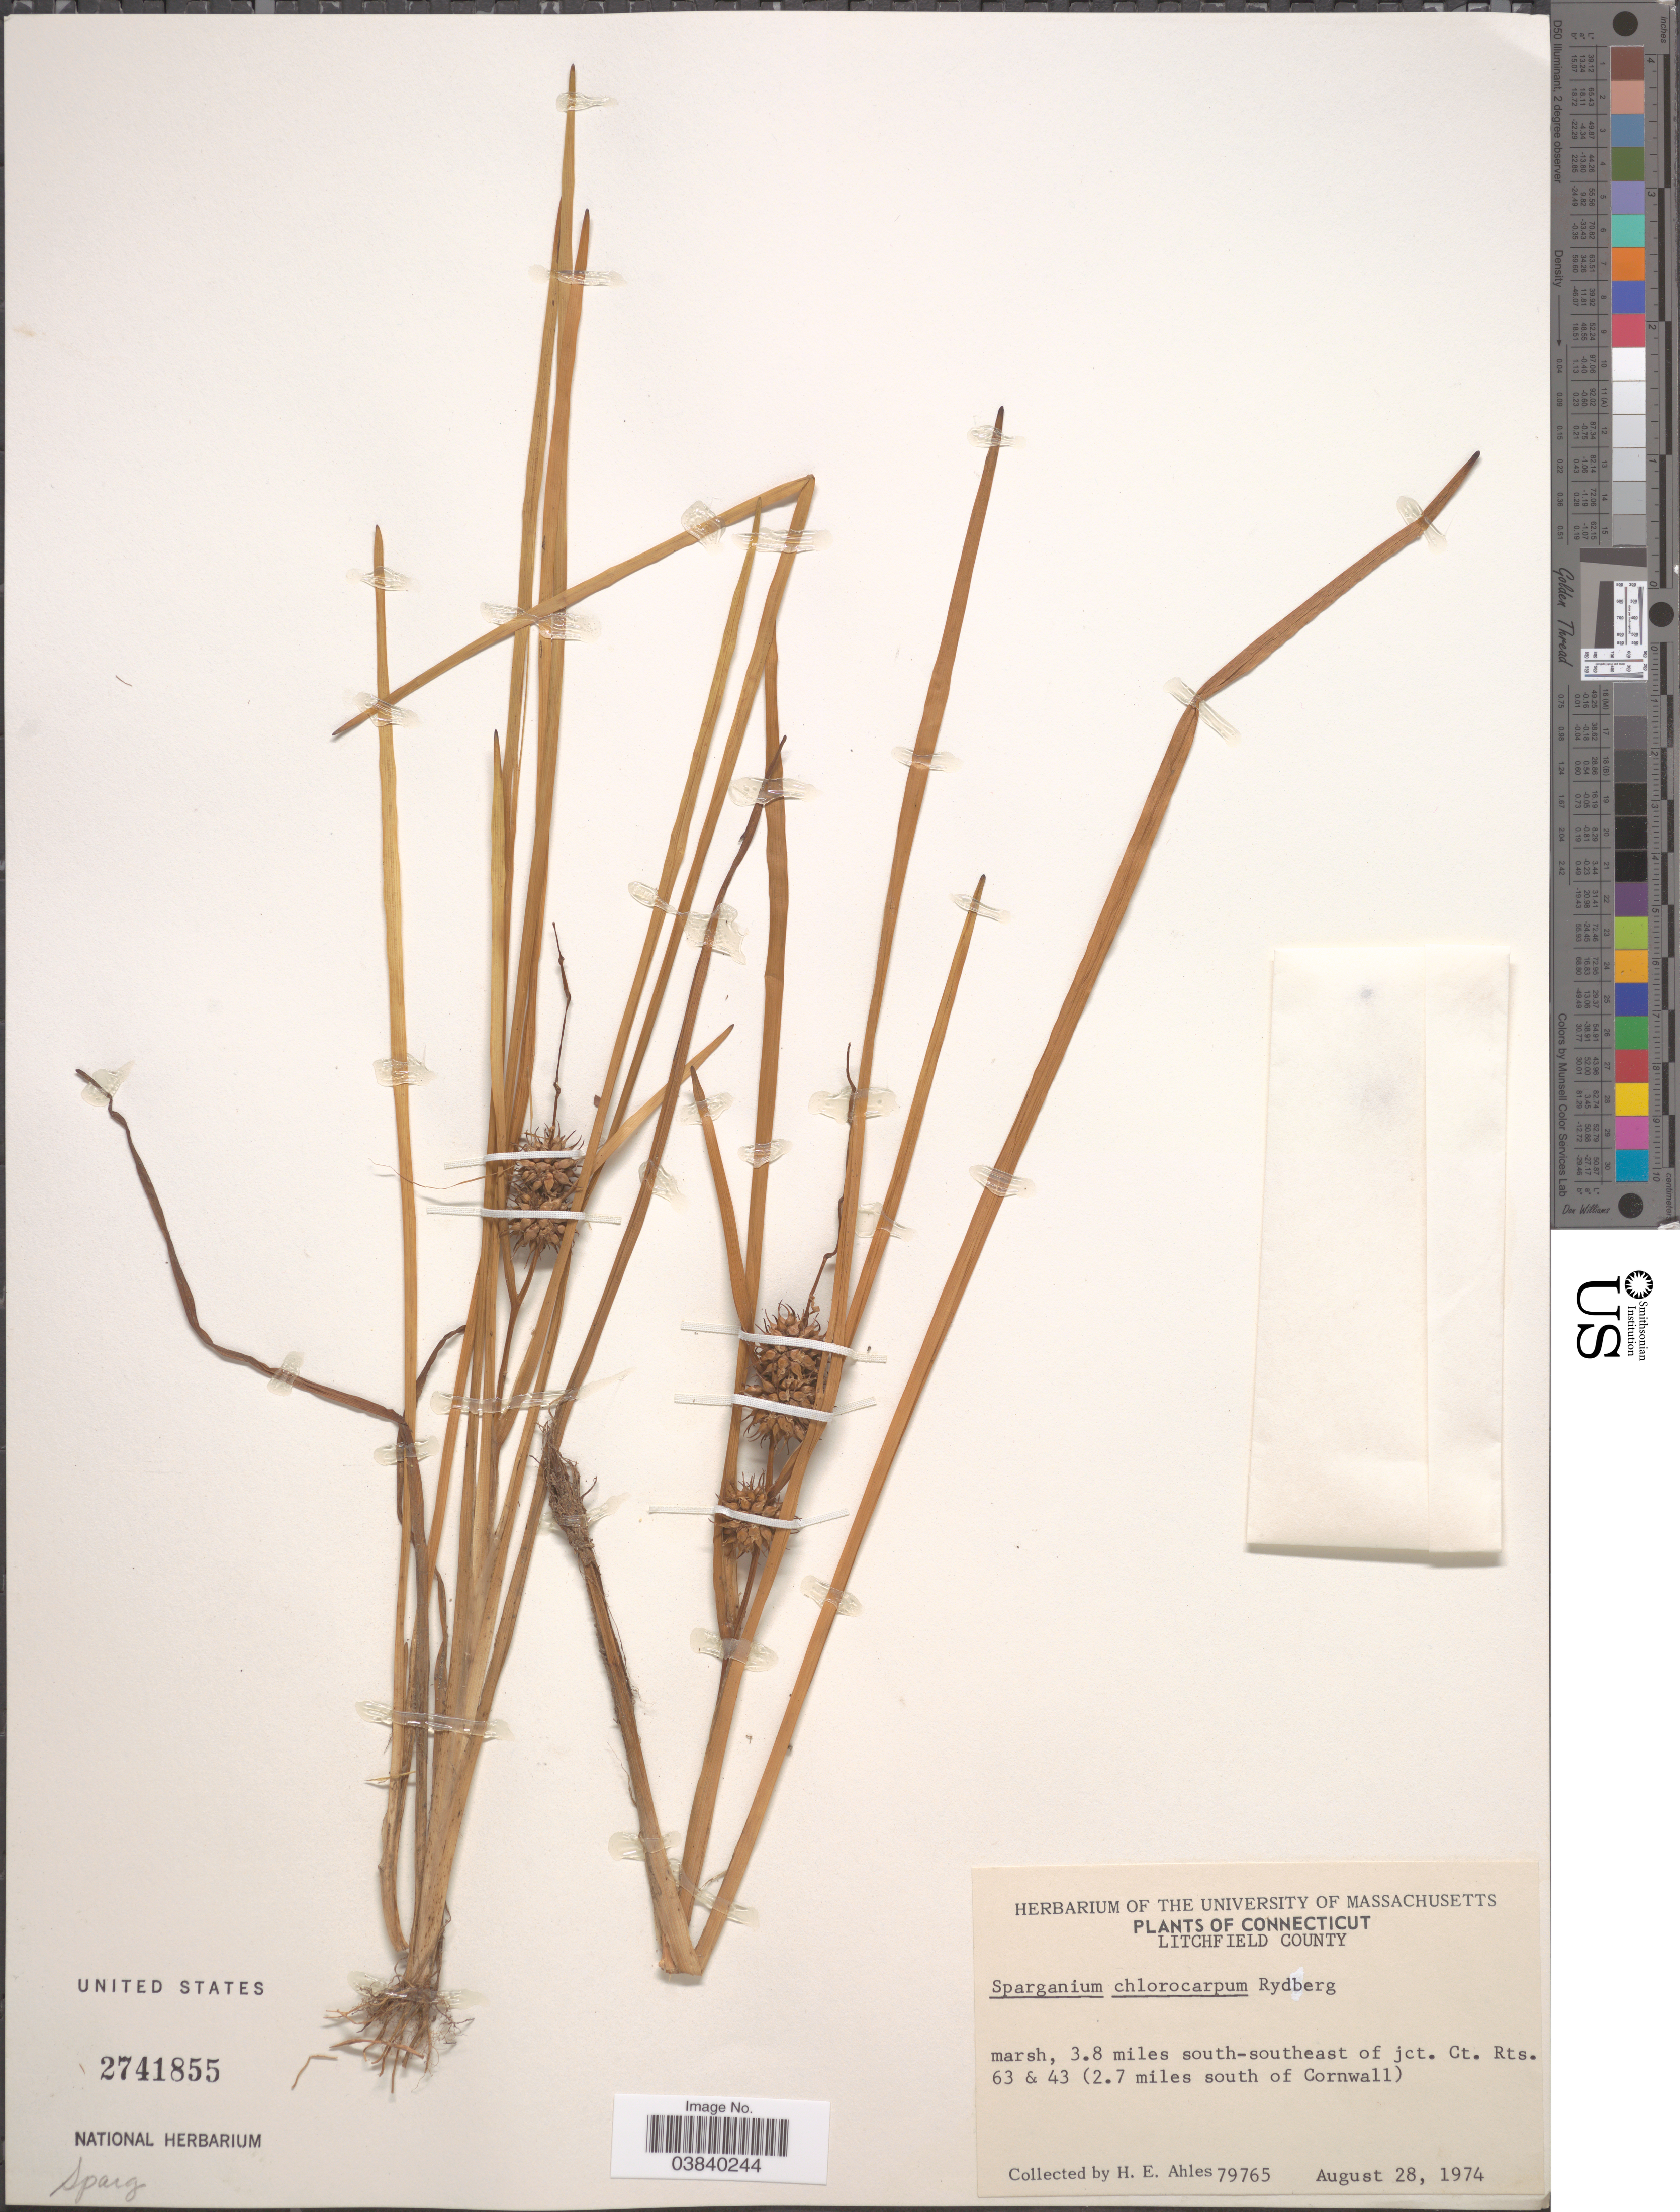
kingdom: Plantae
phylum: Tracheophyta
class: Liliopsida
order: Poales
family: Typhaceae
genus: Sparganium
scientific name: Sparganium chlorocarpum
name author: Rydb.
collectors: H. E. Ahles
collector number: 79765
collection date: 1974-08-28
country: United States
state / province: Connecticut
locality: Litchfield County. 3.8 miles south-southeast of jct. Ct. Rts. 63 & 43 (2.7 miles south of Cornwall).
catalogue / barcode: US 2741855